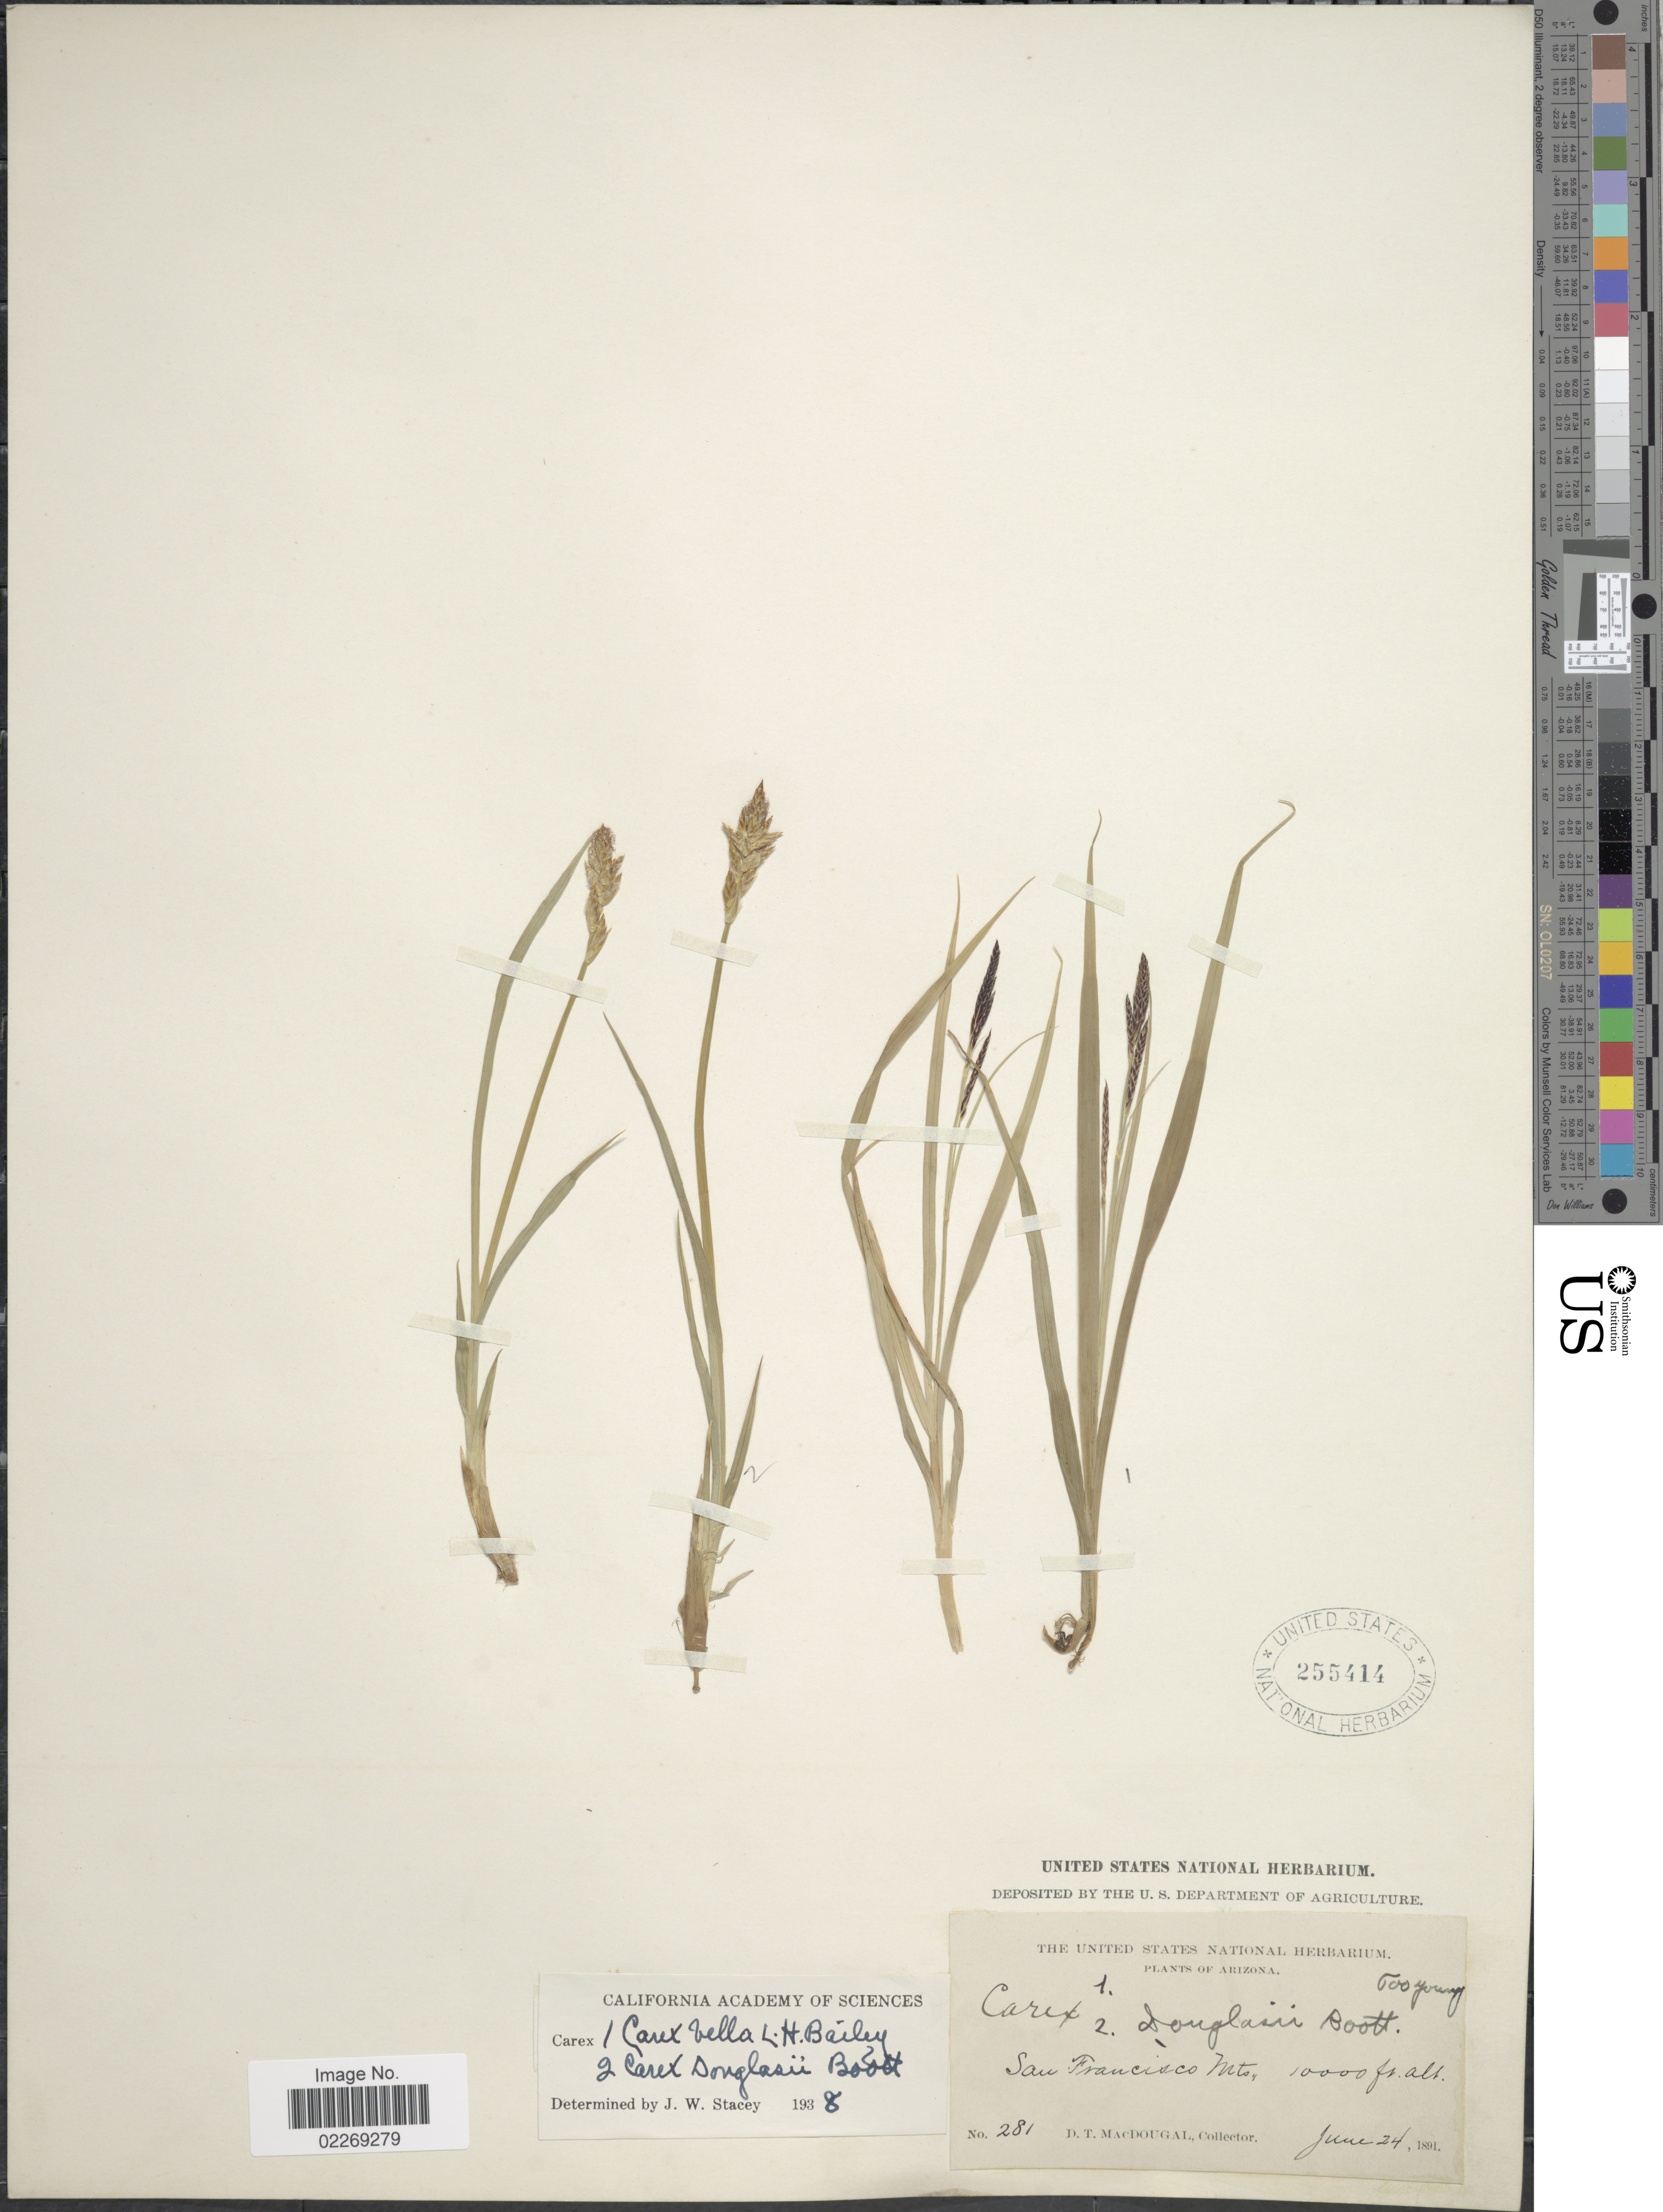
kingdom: Plantae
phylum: Tracheophyta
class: Liliopsida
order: Poales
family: Cyperaceae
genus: Carex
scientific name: Carex douglasii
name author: Boott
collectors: D. T. MacDougal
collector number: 281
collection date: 1891-06-24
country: United States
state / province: Arizona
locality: San Francisco Mts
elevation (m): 3048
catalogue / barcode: US 255414